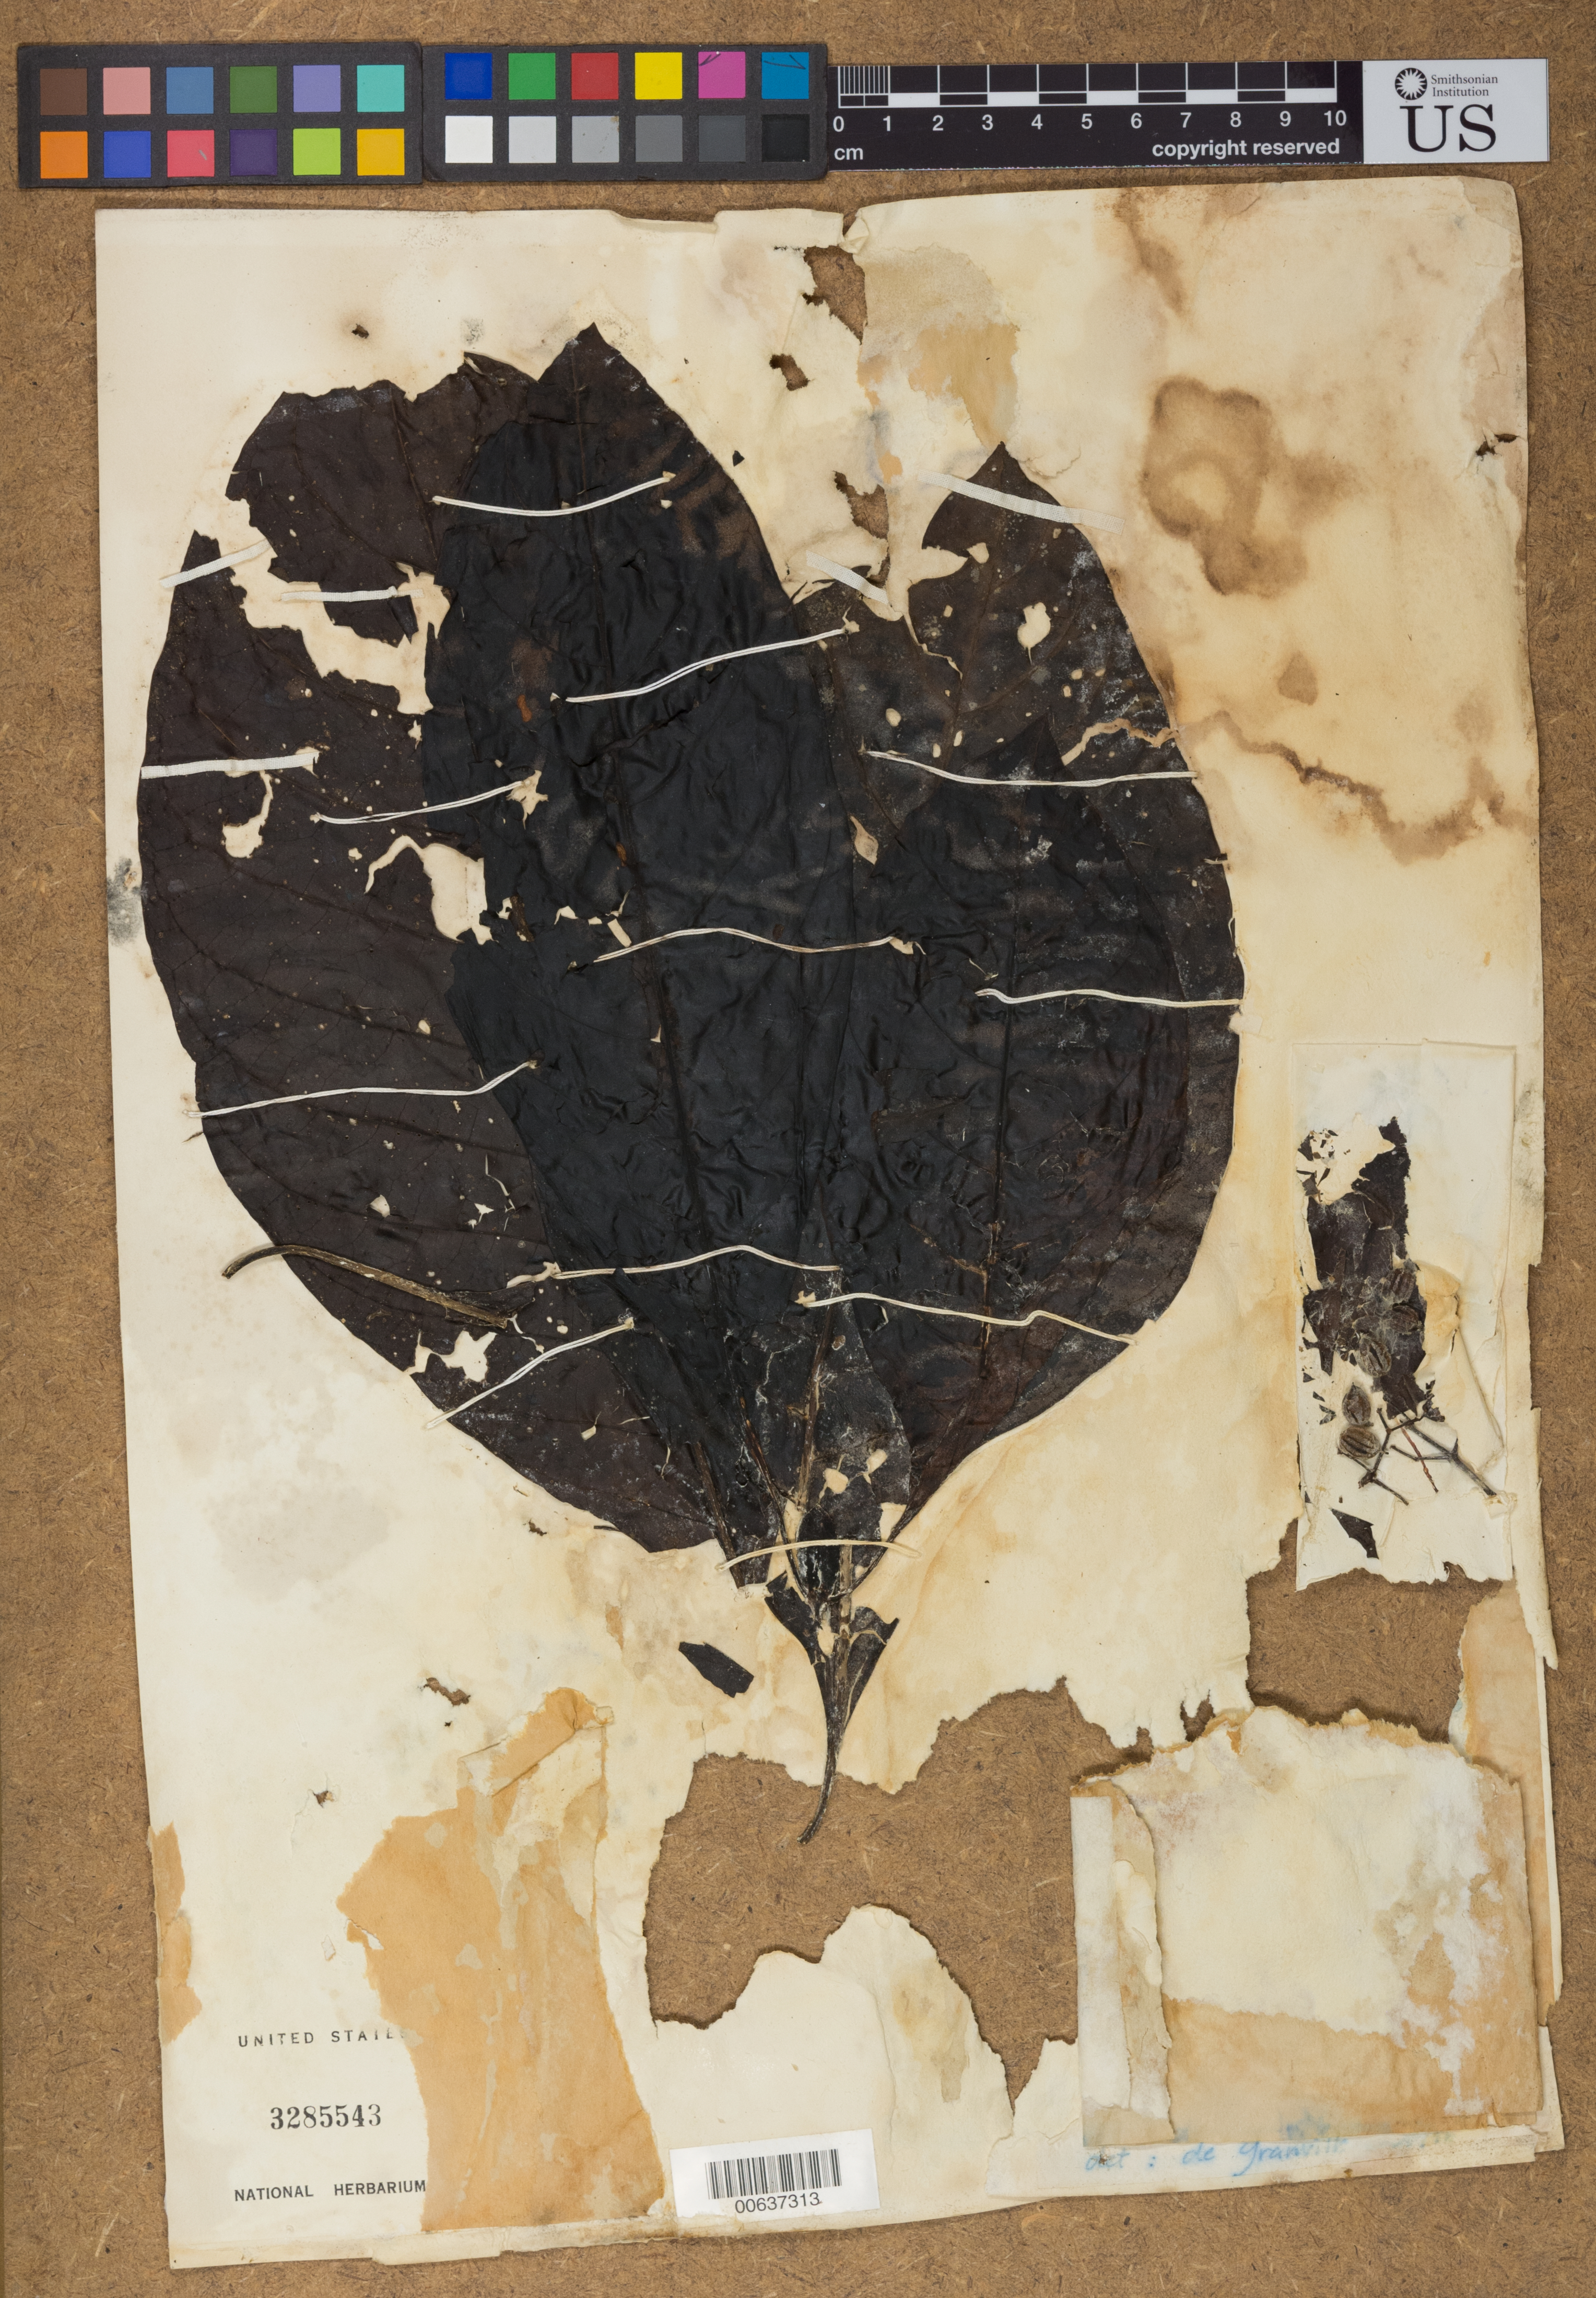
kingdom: Plantae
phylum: Tracheophyta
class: Magnoliopsida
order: Gentianales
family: Rubiaceae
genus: Psychotria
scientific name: Psychotria mapourioides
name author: DC.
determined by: Granville, J. J. de, (CAY), Institut de Recherche pour le Developpement (IRD) (FRENCH GUIANA)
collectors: R. Oldeman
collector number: T 704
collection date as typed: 14-May-70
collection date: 1970-05-14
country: French Guiana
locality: Oyapock, au Saut Moutouci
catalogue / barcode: US 3285543